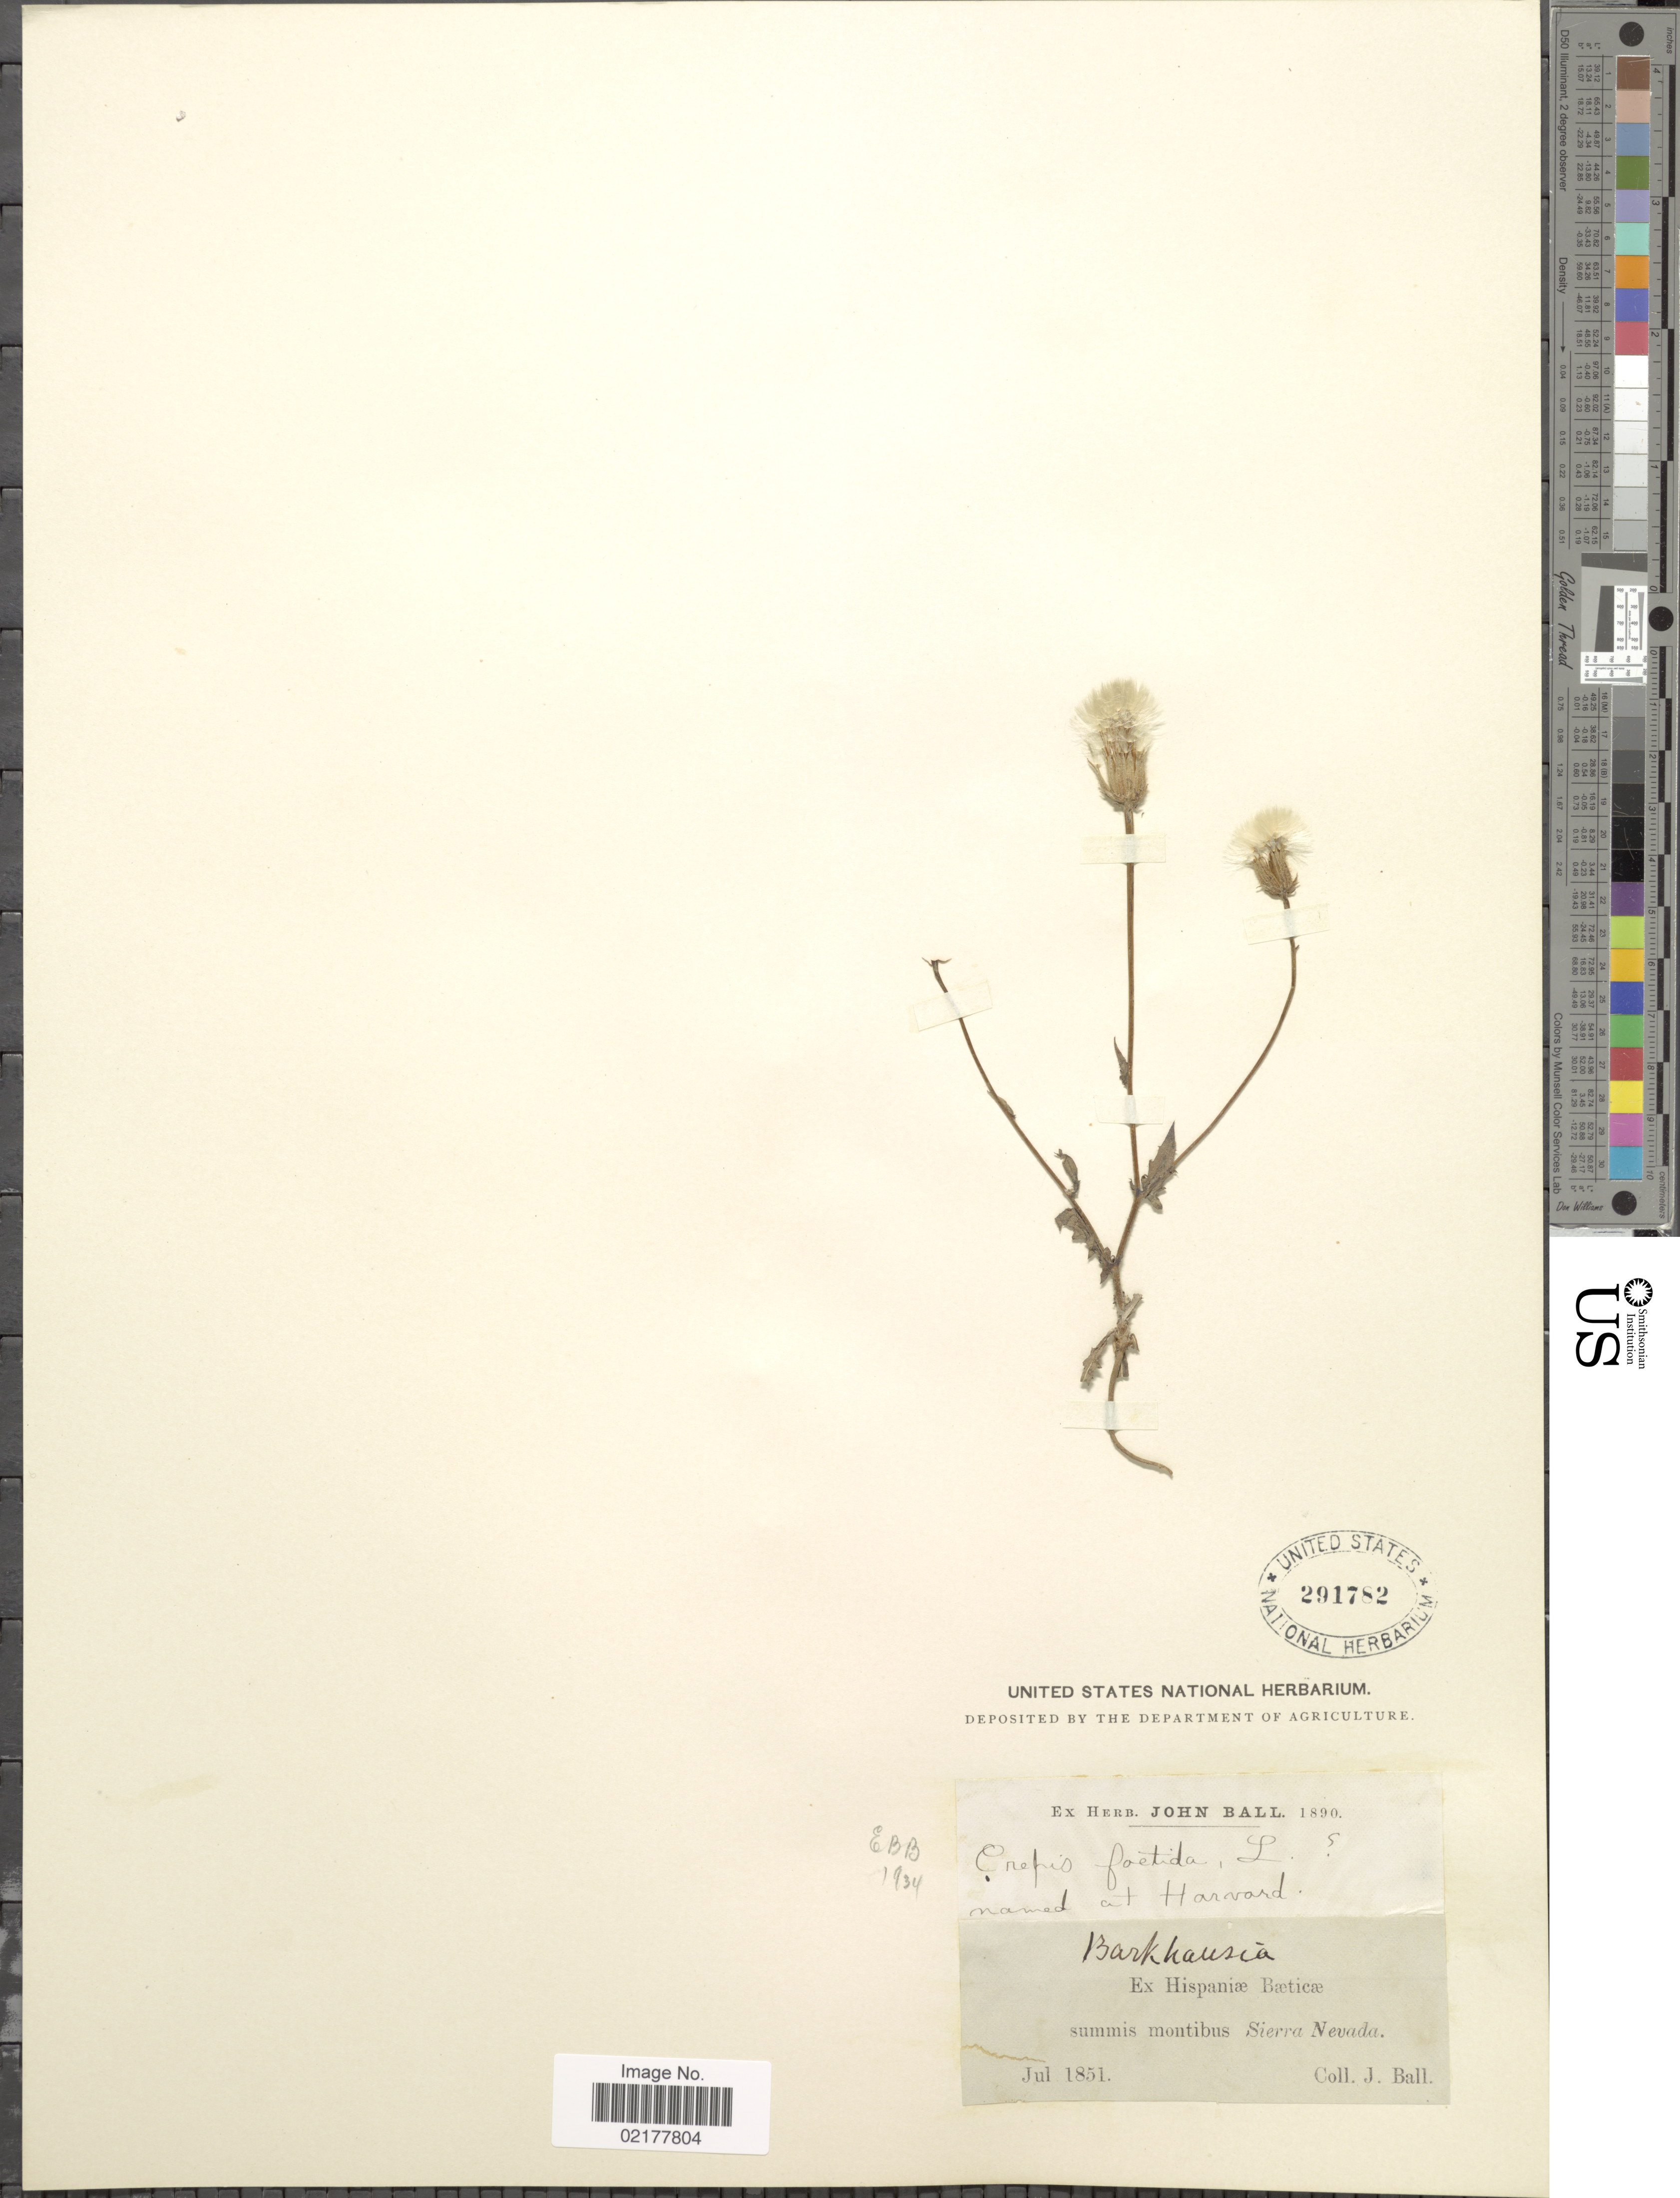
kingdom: Plantae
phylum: Tracheophyta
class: Magnoliopsida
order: Asterales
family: Asteraceae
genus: Crepis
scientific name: Crepis foetida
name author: L.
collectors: J. Ball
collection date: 1851-07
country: Spain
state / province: Andalucia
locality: Ex Hispaniae Baeticae summis montibus Sierra Nevada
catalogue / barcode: US 291782